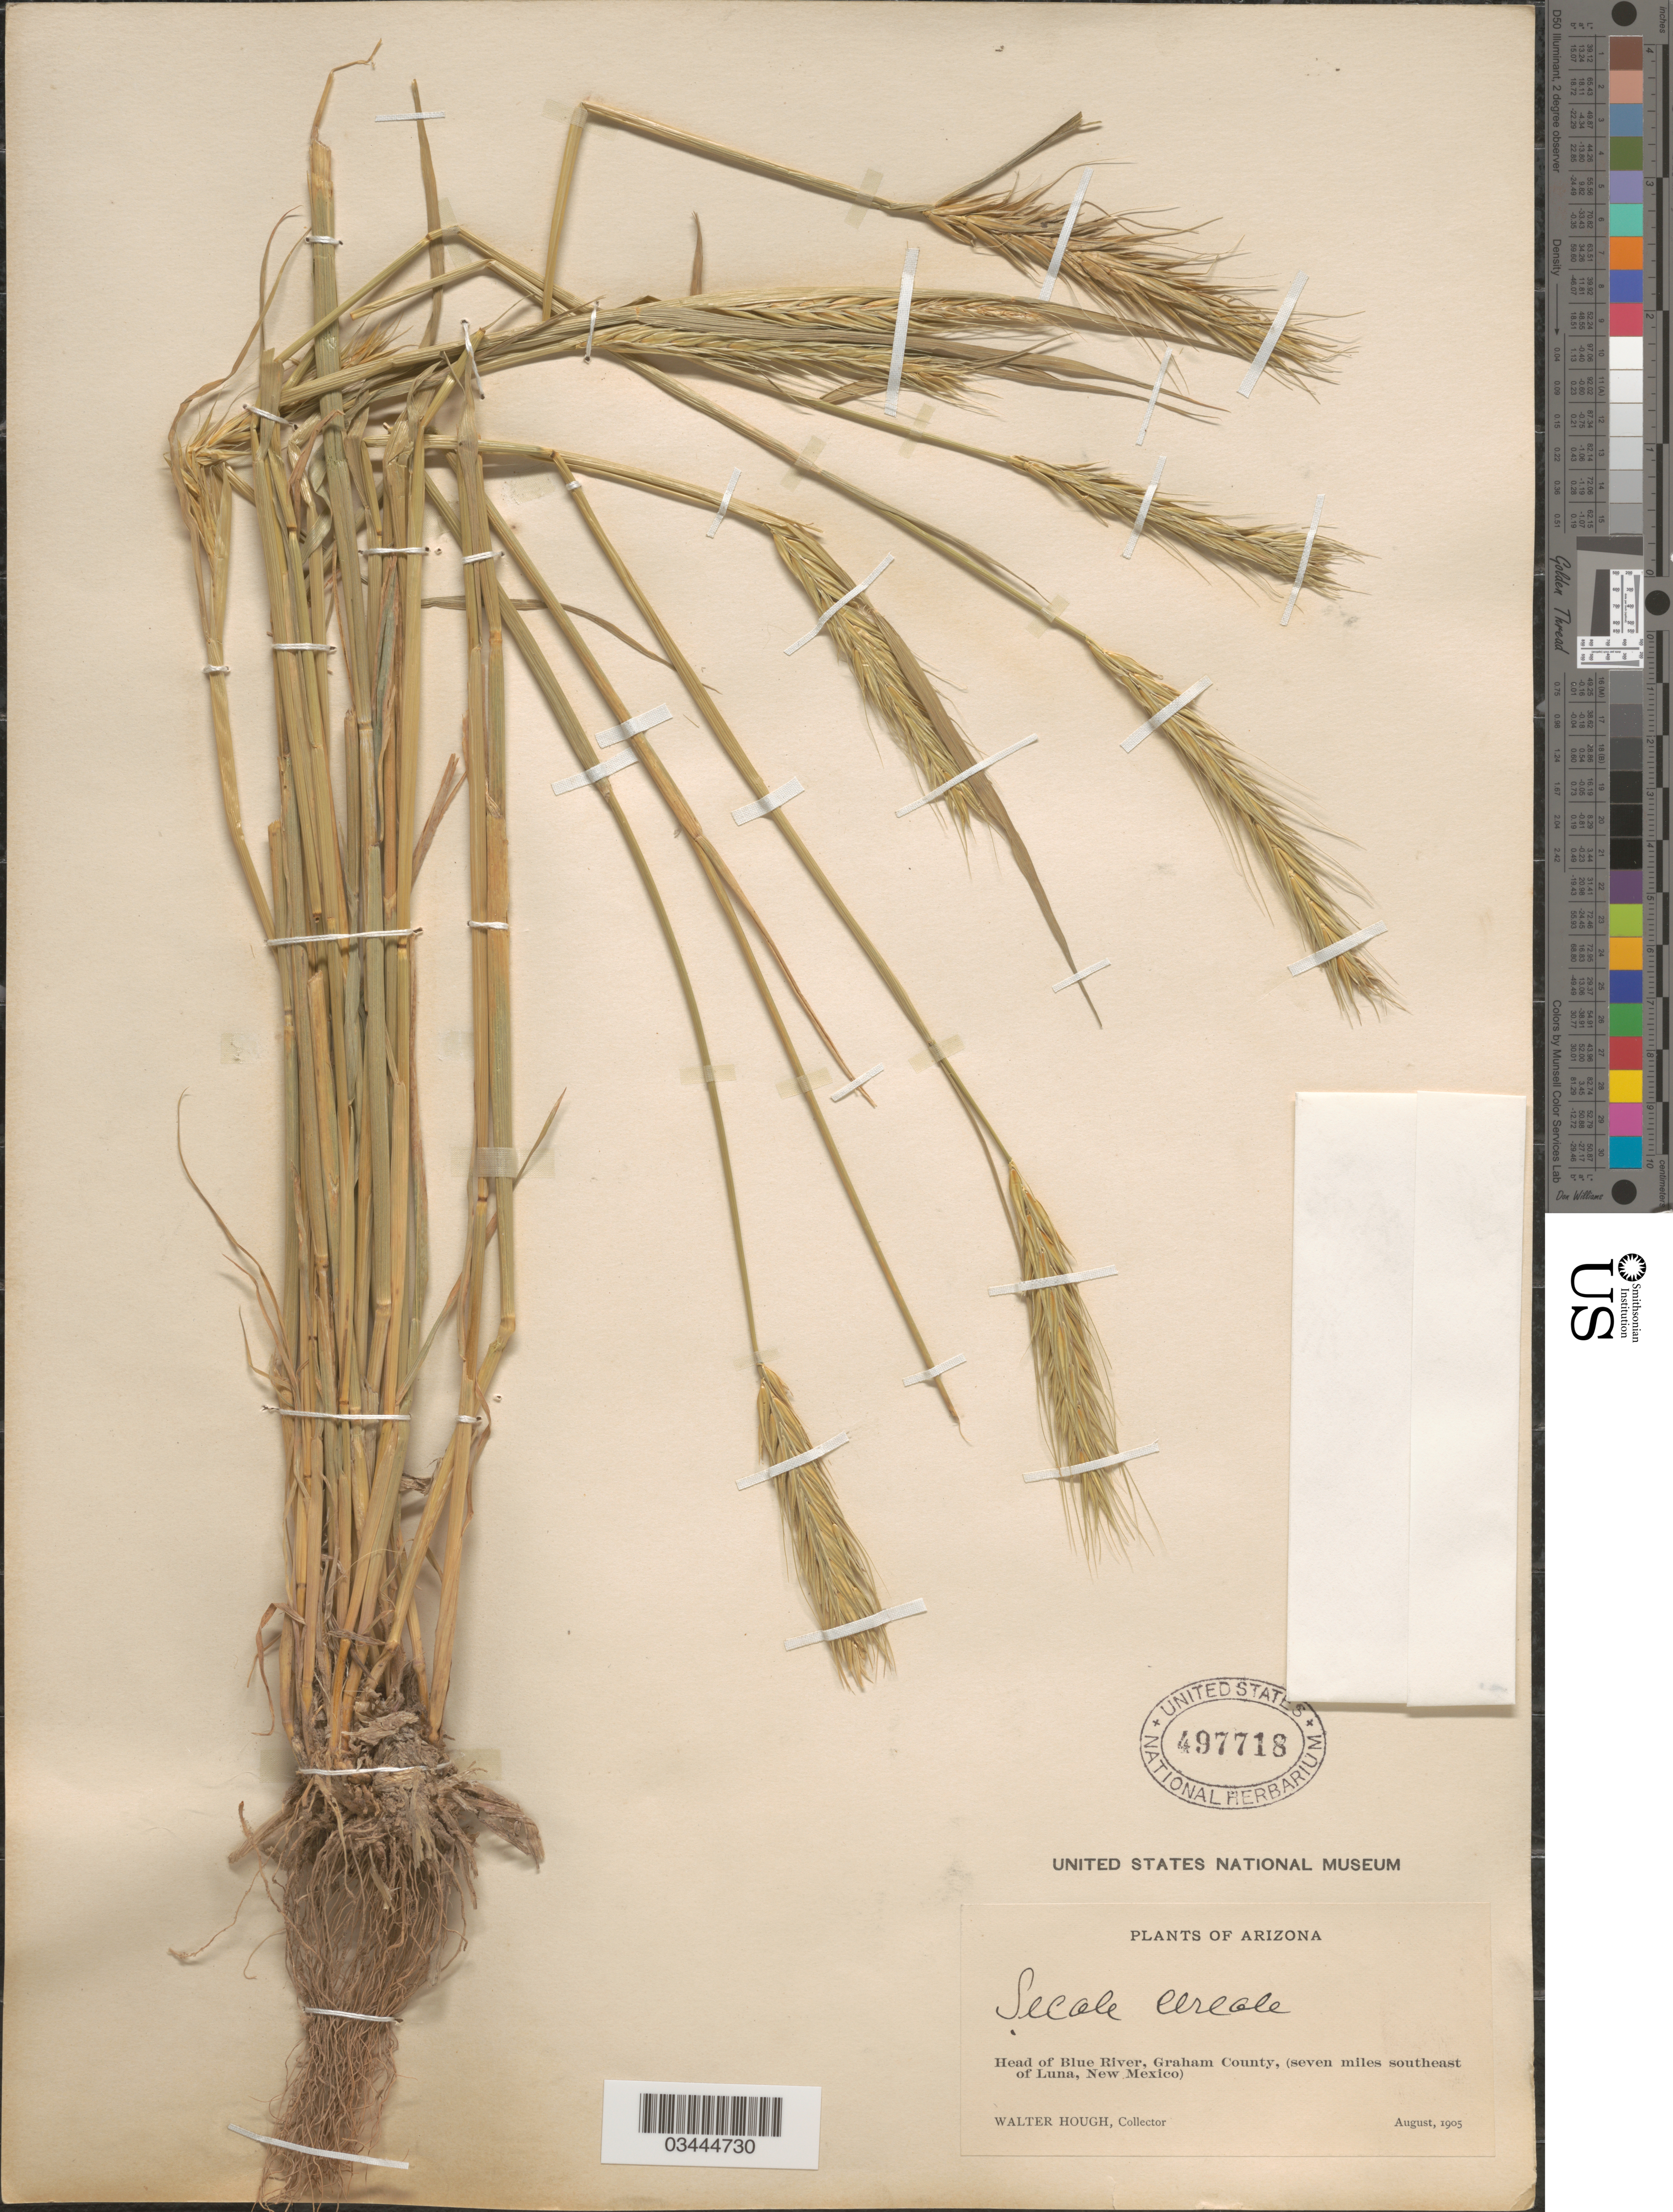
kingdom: Plantae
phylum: Tracheophyta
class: Liliopsida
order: Poales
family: Poaceae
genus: Secale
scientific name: Secale cereale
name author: L.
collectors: W. Hough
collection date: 1905-08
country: United States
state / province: Arizona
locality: Head of Blue River, Graham County, (seven miles southeast of Luna, New Mexico).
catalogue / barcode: US 497718